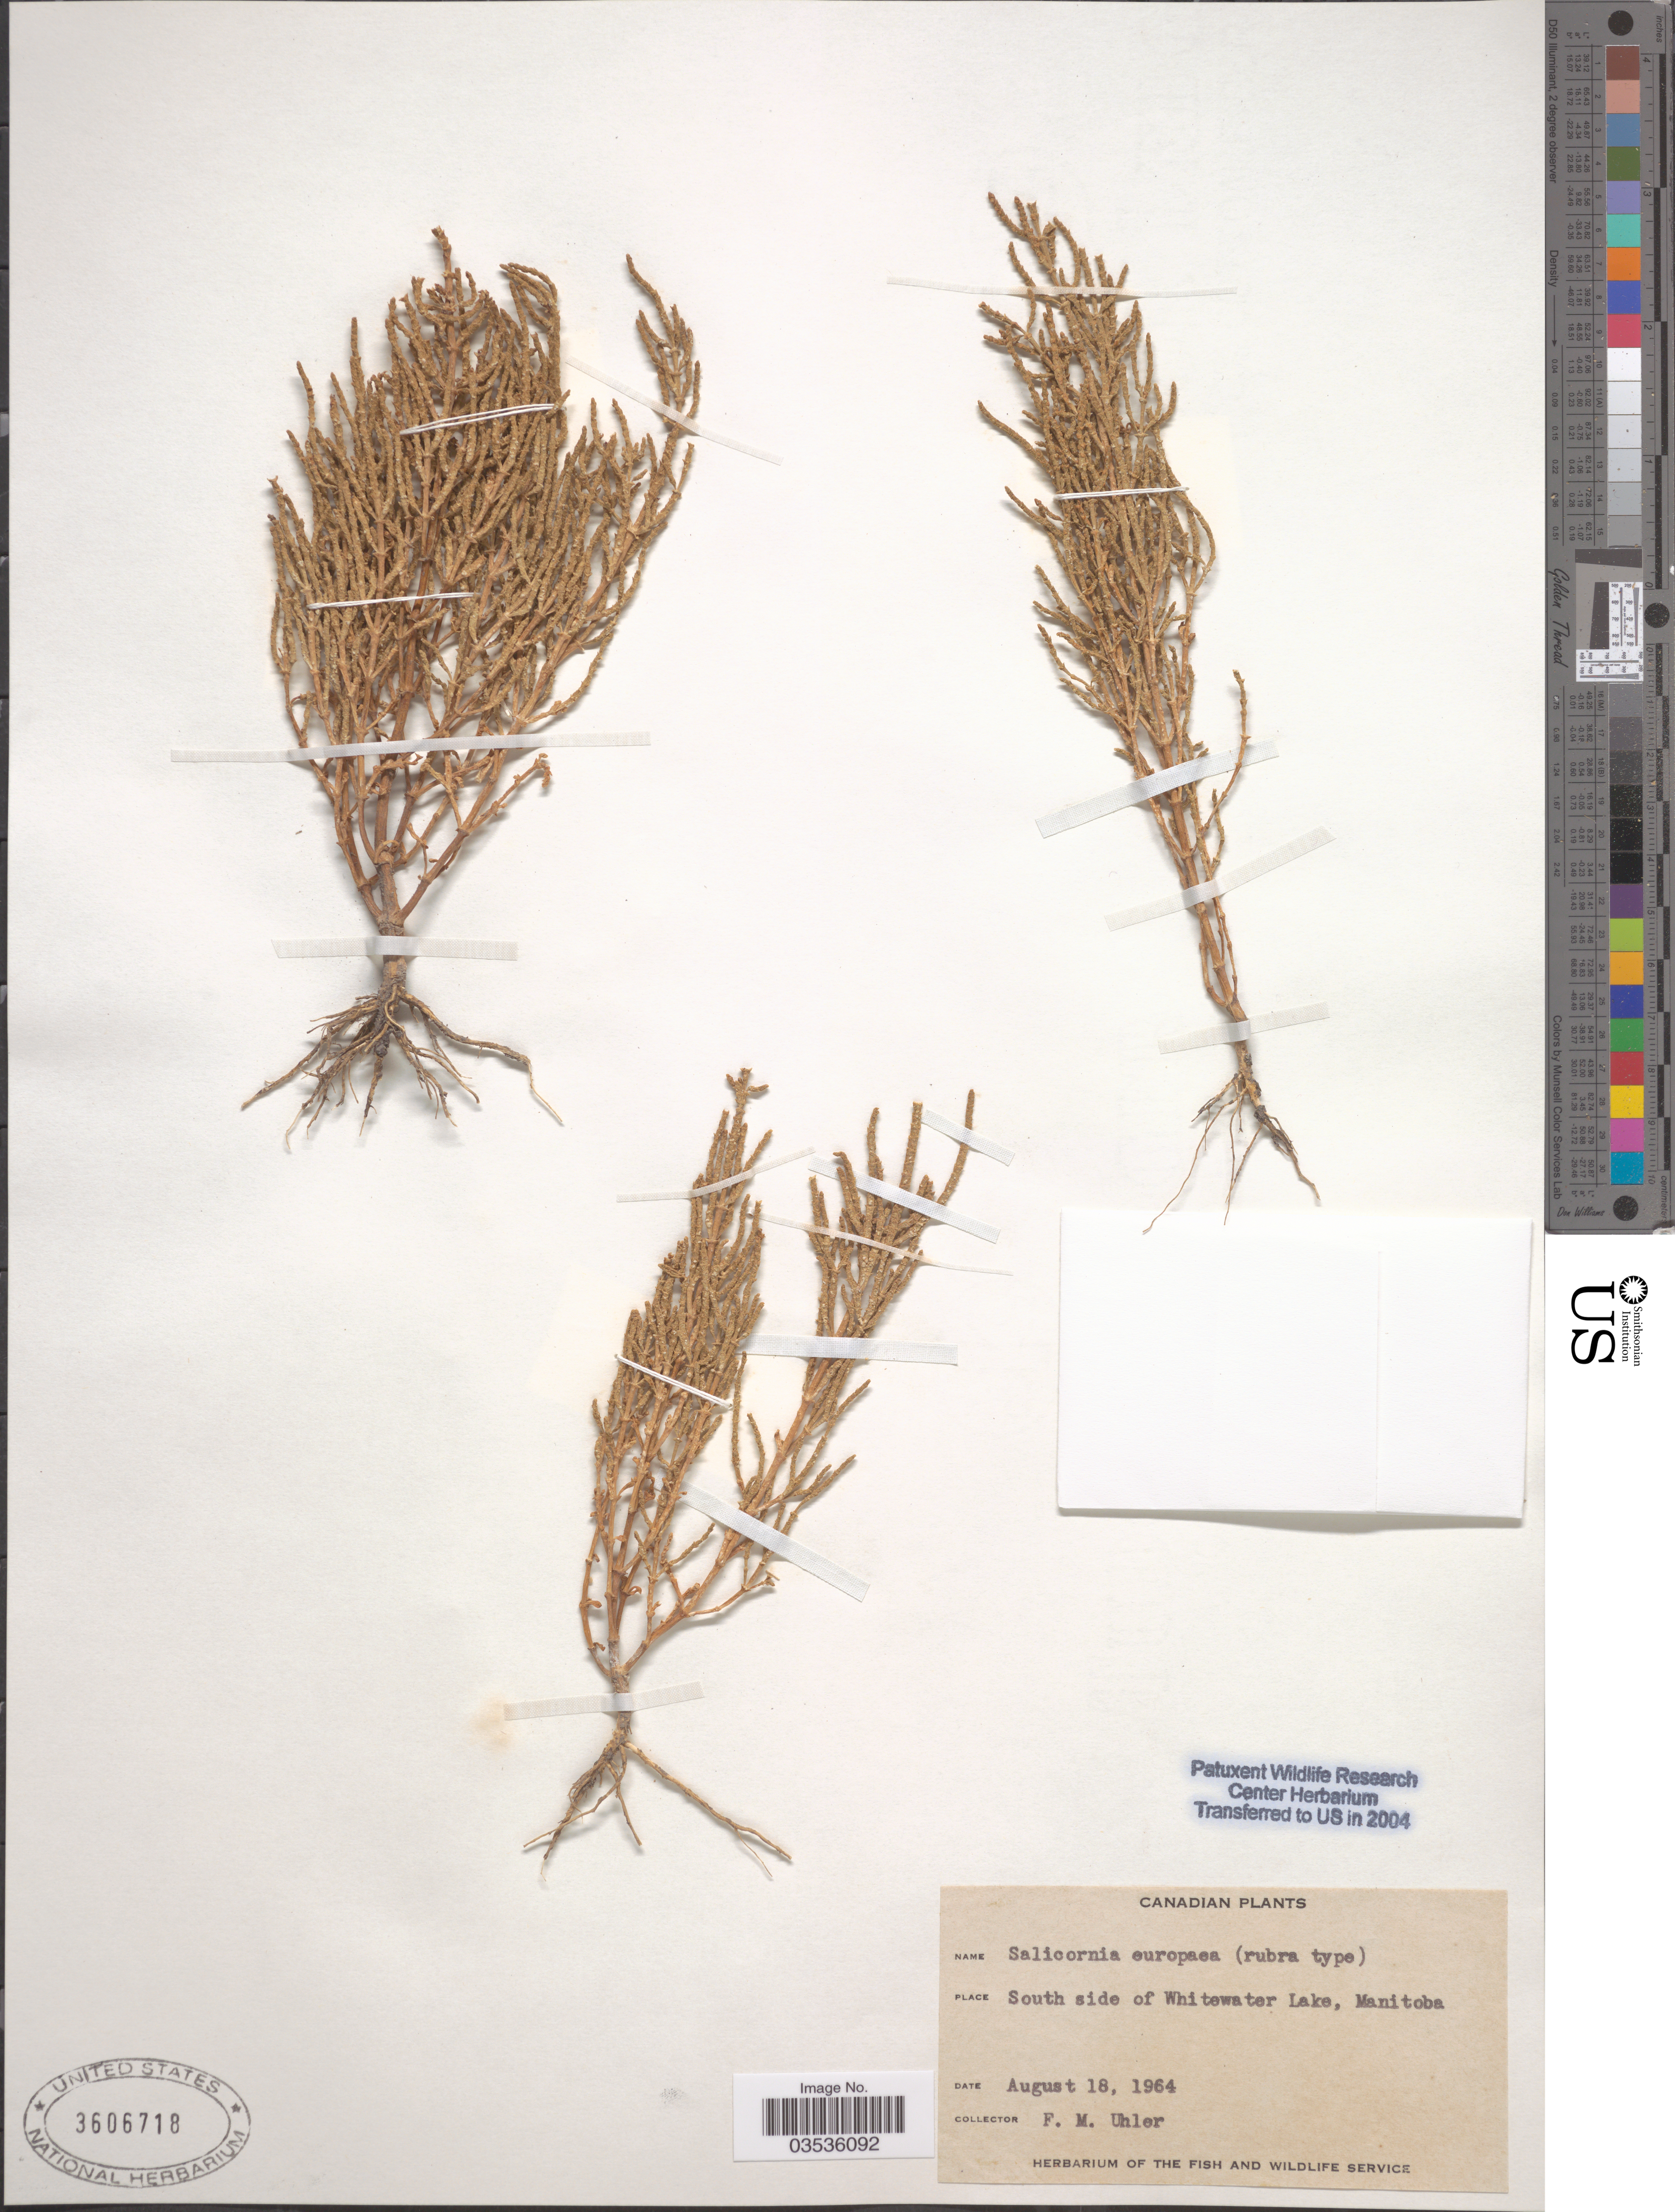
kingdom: Plantae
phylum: Tracheophyta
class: Magnoliopsida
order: Caryophyllales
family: Amaranthaceae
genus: Salicornia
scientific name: Salicornia europaea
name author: L.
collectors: F. M. Uhler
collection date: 1964-08-18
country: Canada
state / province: Manitoba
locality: South side of Whitewater Lake.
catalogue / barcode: US 3606718